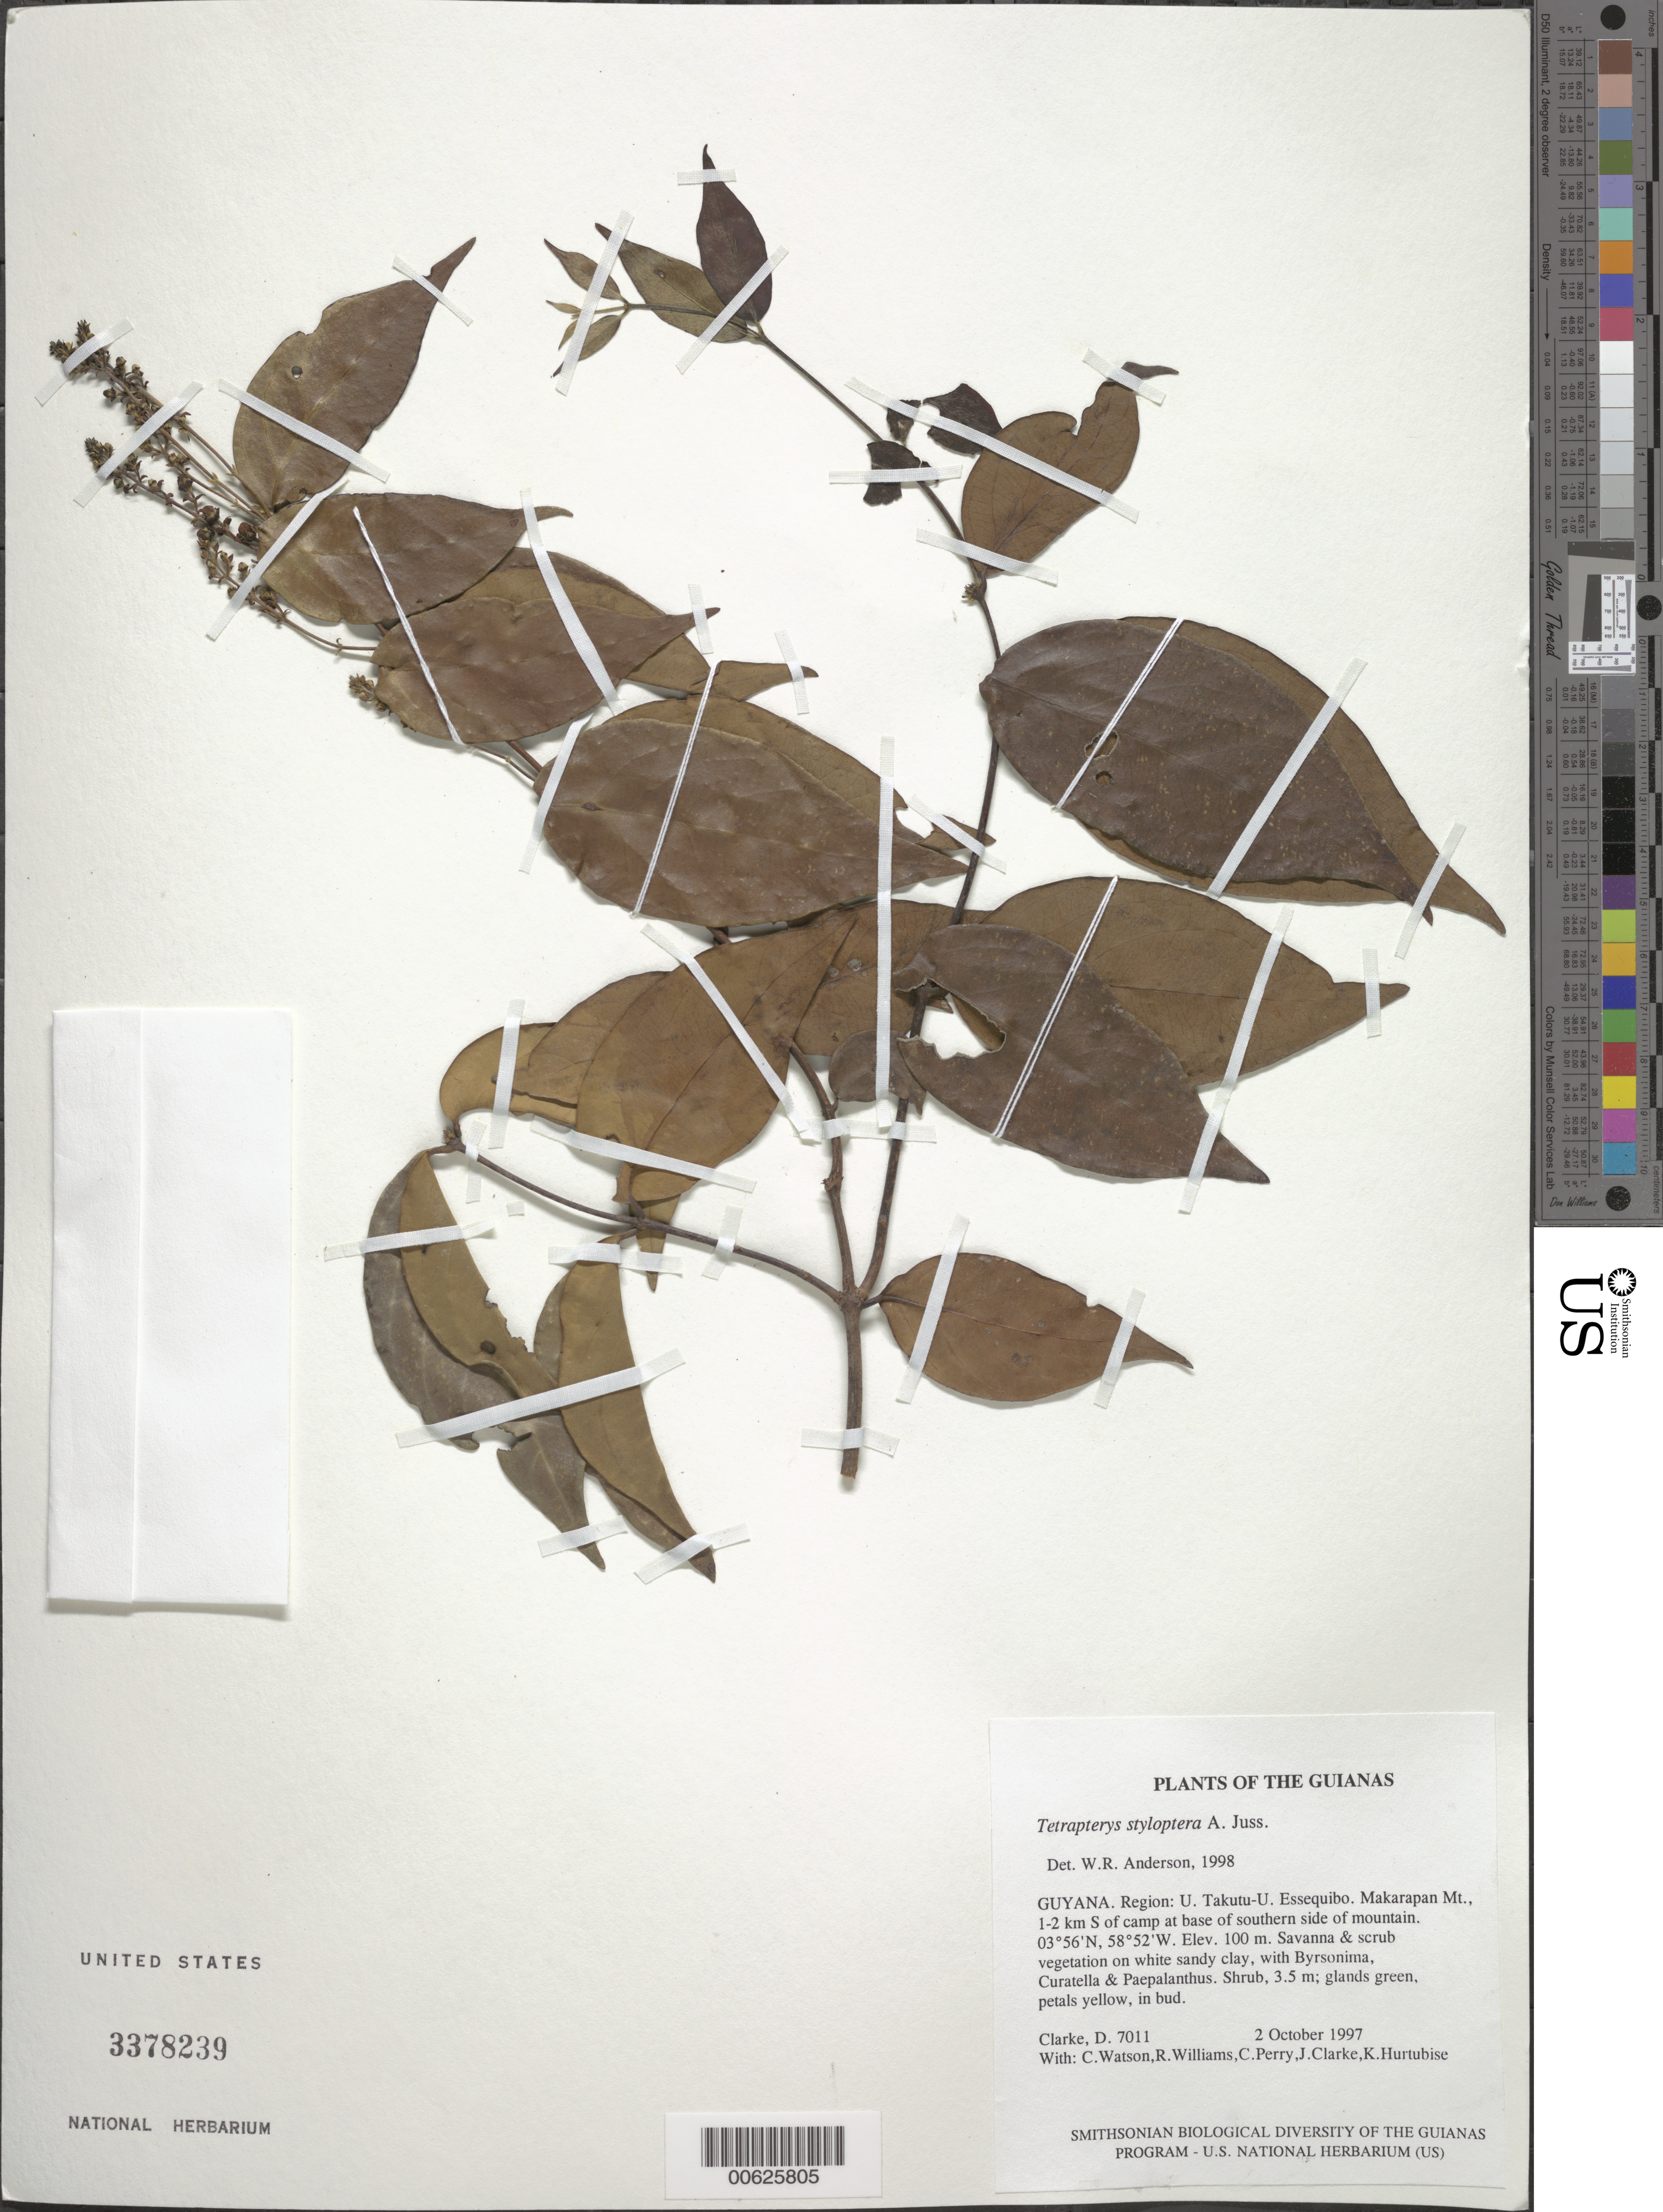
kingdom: Plantae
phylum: Tracheophyta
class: Magnoliopsida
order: Malpighiales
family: Malpighiaceae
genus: Glicophyllum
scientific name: Glicophyllum stylopterum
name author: (A. Juss.) R.F. Almeida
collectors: H. D. Clarke, C. Watson, R. Williams, C. Perry, J. Clarke & K. Hurtubise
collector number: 7011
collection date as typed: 2 October 1997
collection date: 1997-10-02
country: Guyana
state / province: U. Takutu-U. Essequibo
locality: Makarapan Mt., 1-2 km S of camp at base of southern side of mountain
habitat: Savanna & scrub vegetation on white sandy clay, with Byrsonima, Curatella & Paepalanthus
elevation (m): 100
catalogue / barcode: US 3378239